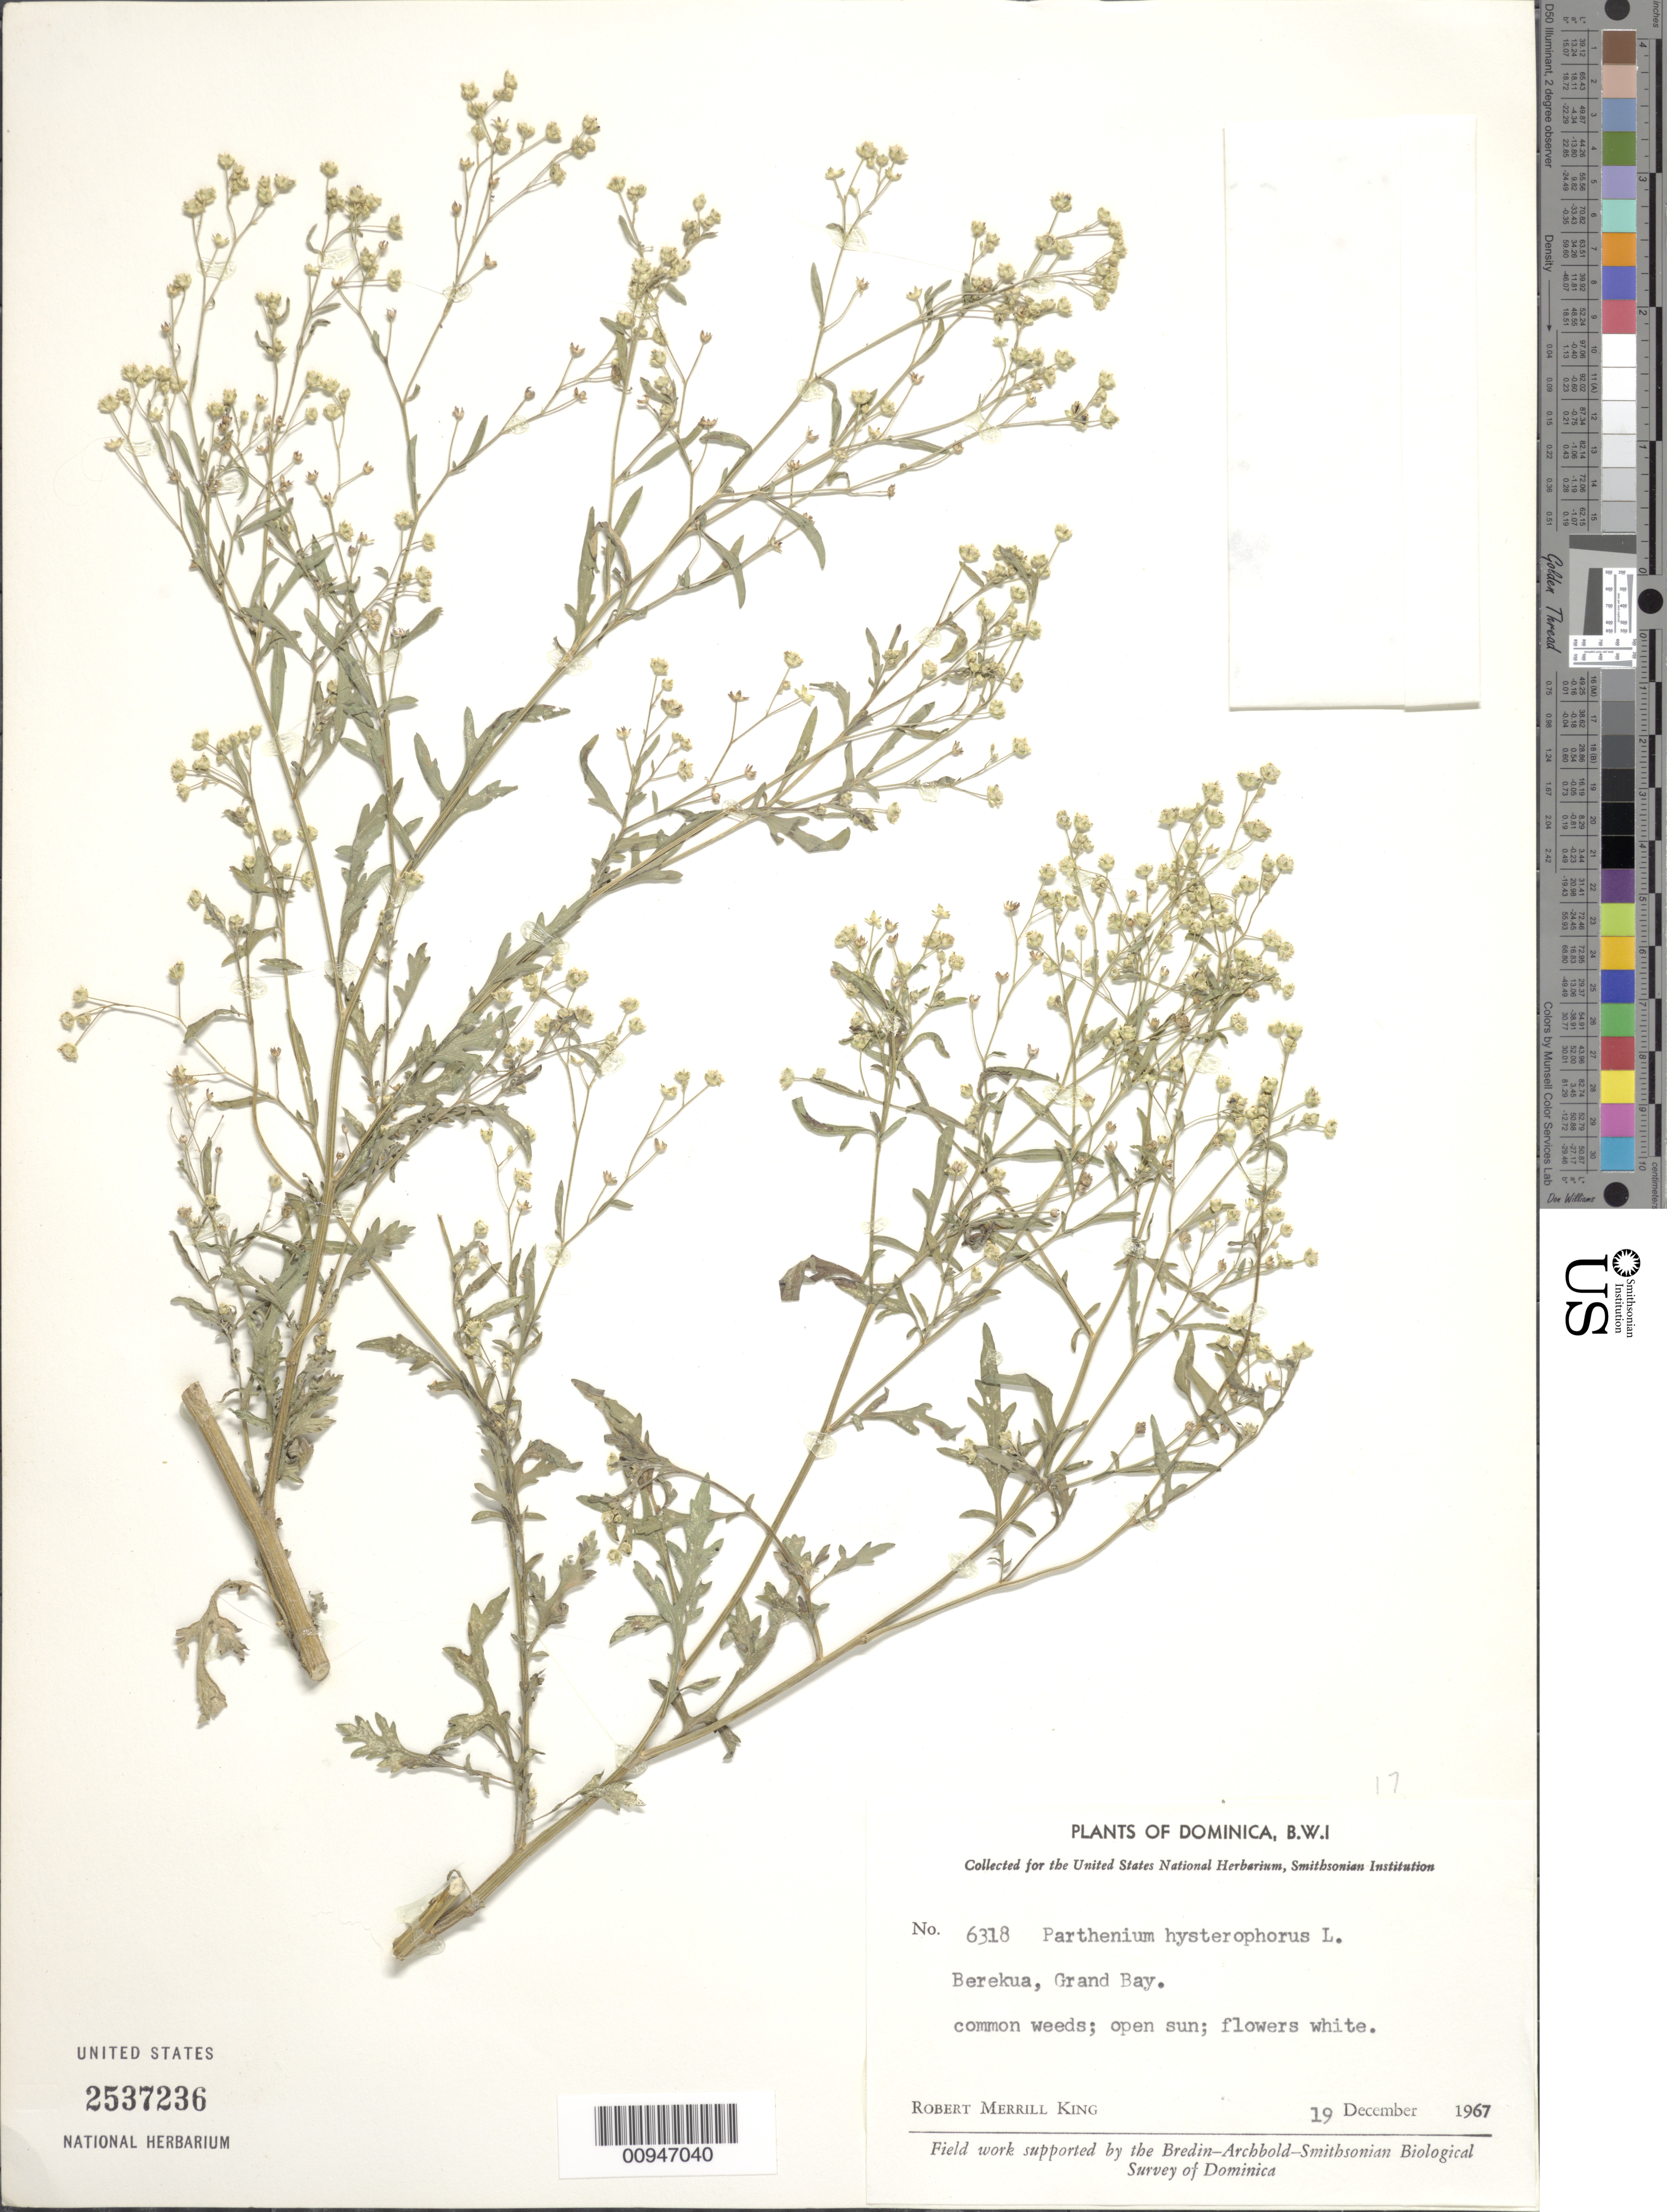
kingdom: Plantae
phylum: Tracheophyta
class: Magnoliopsida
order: Asterales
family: Asteraceae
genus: Parthenium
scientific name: Parthenium hysterophorus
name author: L.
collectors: R. M. King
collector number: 6318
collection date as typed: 19 Dec 1967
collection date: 1967-12-19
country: Dominica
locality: Berekua, Grand Bay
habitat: Open sun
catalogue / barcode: US 2537236